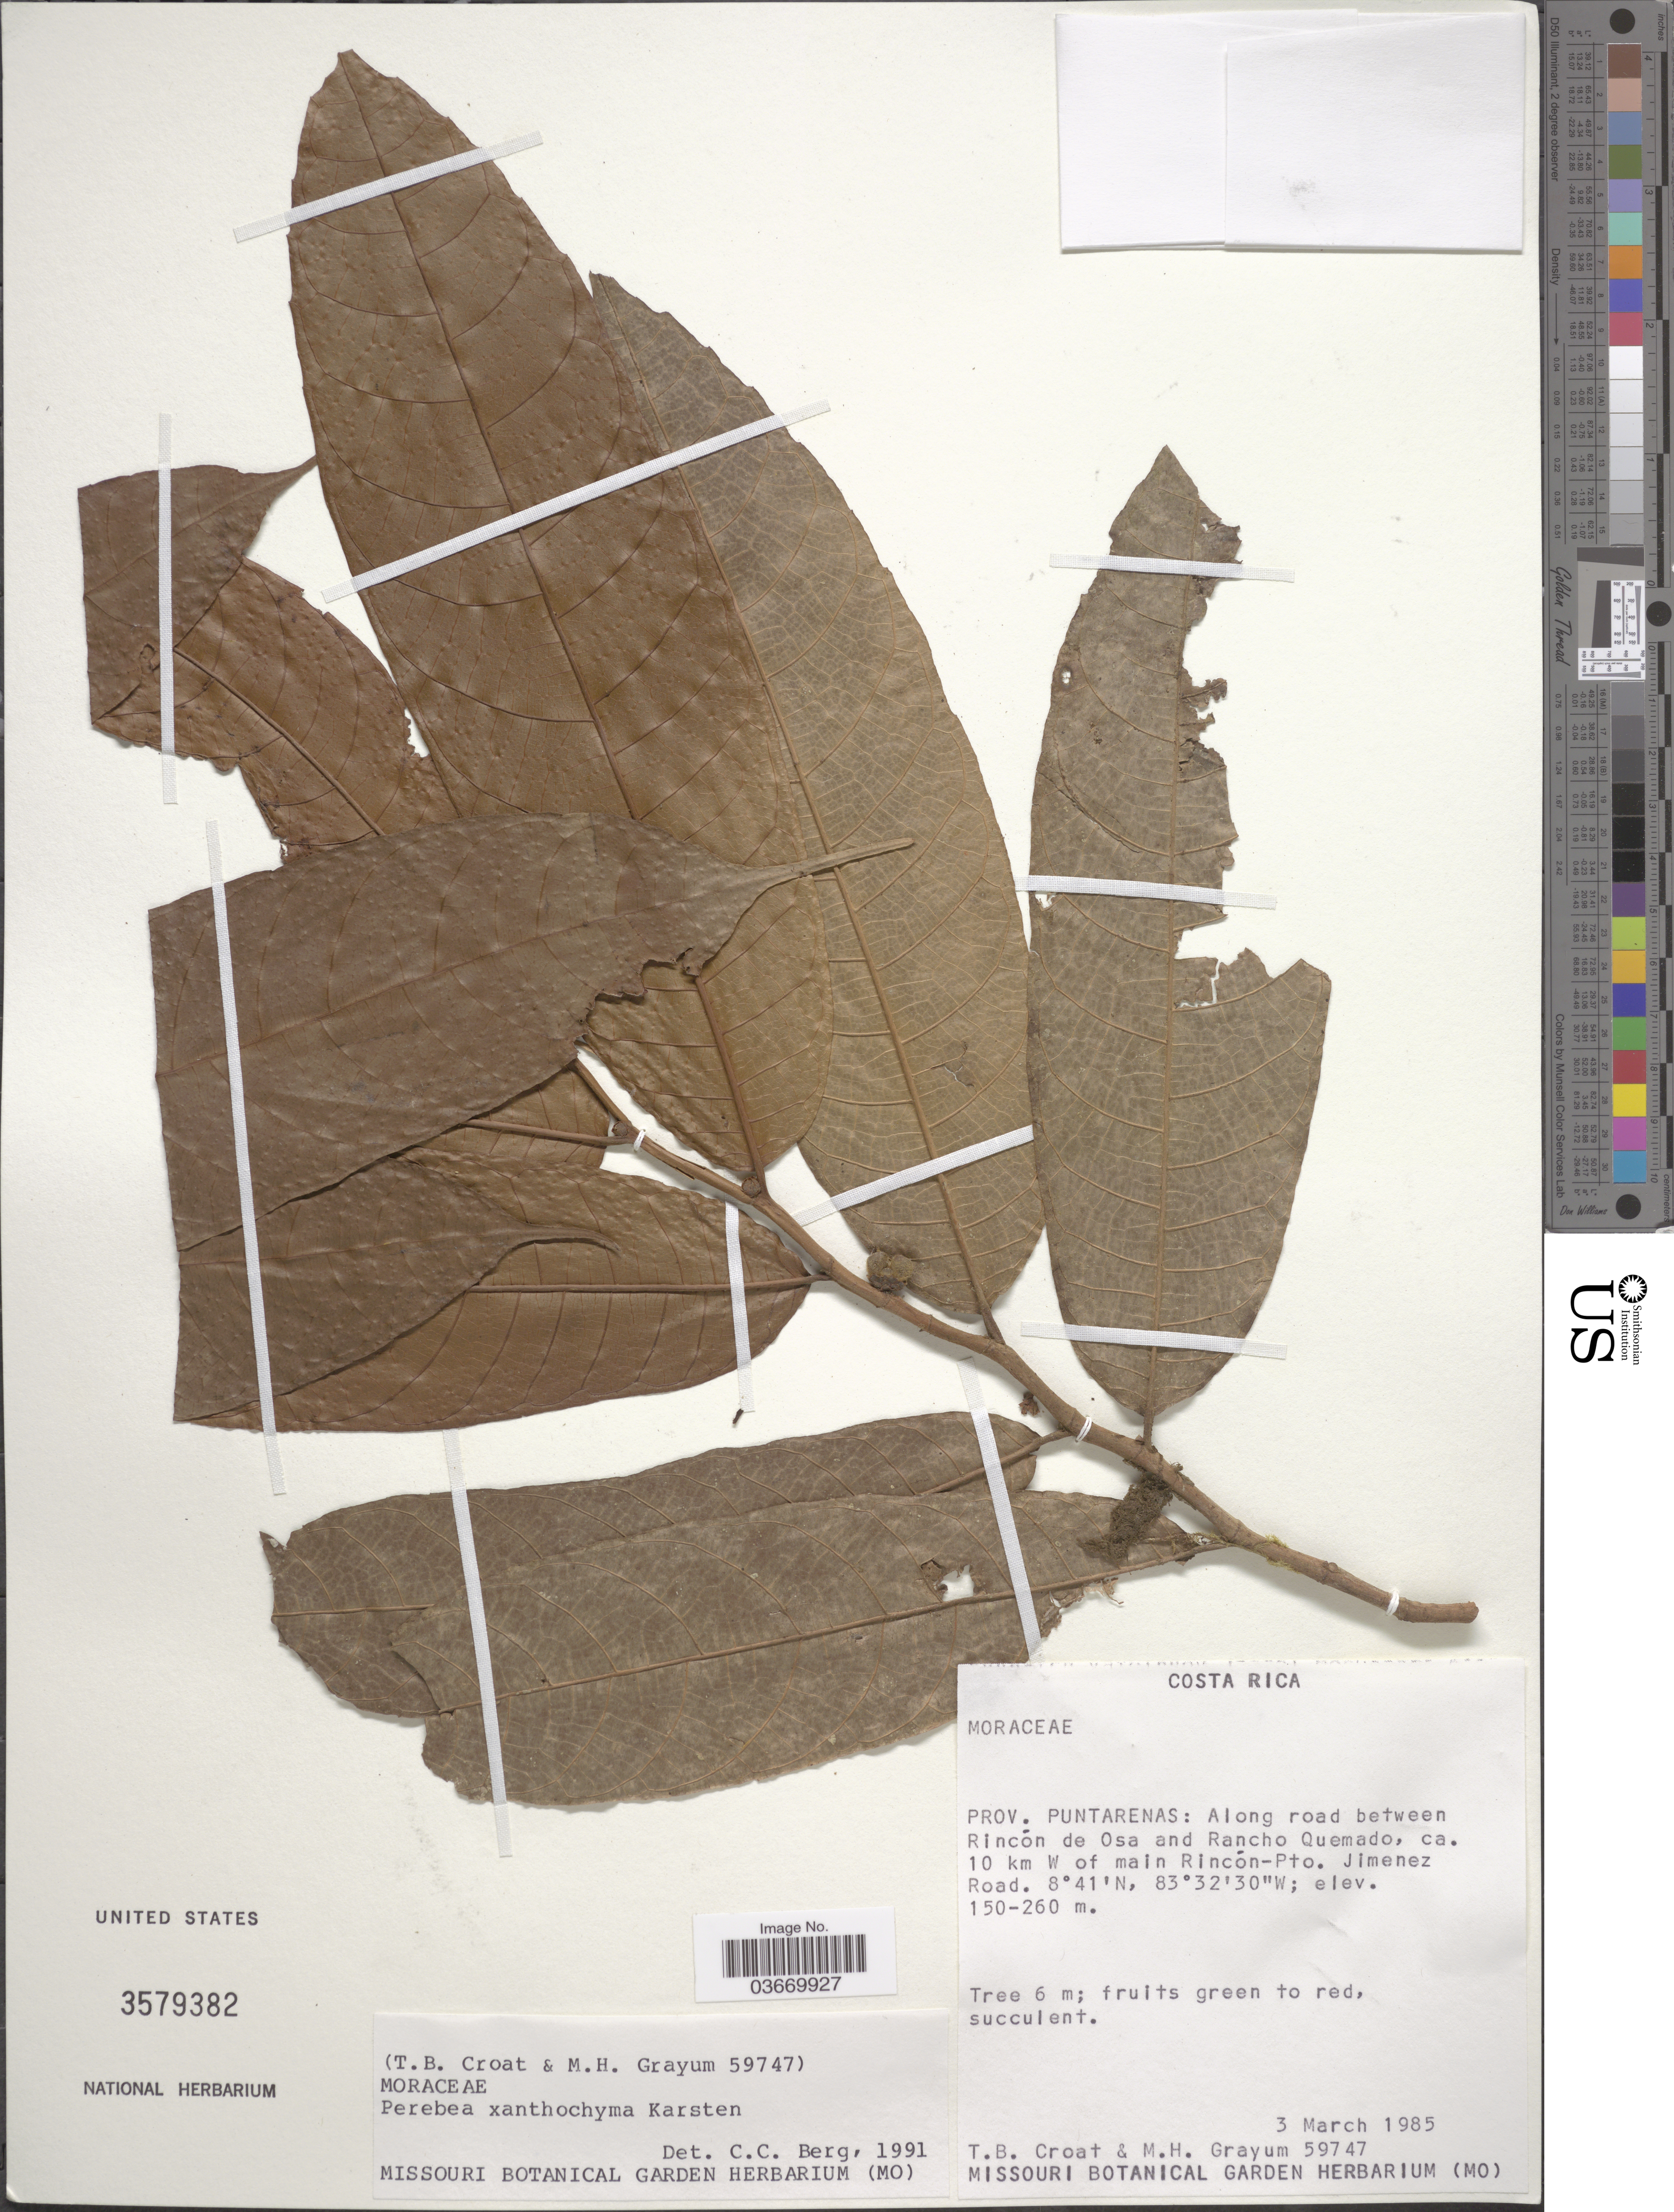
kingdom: Plantae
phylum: Tracheophyta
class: Magnoliopsida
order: Rosales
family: Moraceae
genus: Perebea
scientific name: Perebea xanthochyma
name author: H. Karst.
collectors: T. B. Croat & M. H. Grayum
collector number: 59747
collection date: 1985-03-03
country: Costa Rica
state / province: Puntarenas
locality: Along road between Rincón de Osa and Rancho Quemado, ca. 10 km W of main Rincón-Pto. Jimenez Road.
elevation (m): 150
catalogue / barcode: US 3579382